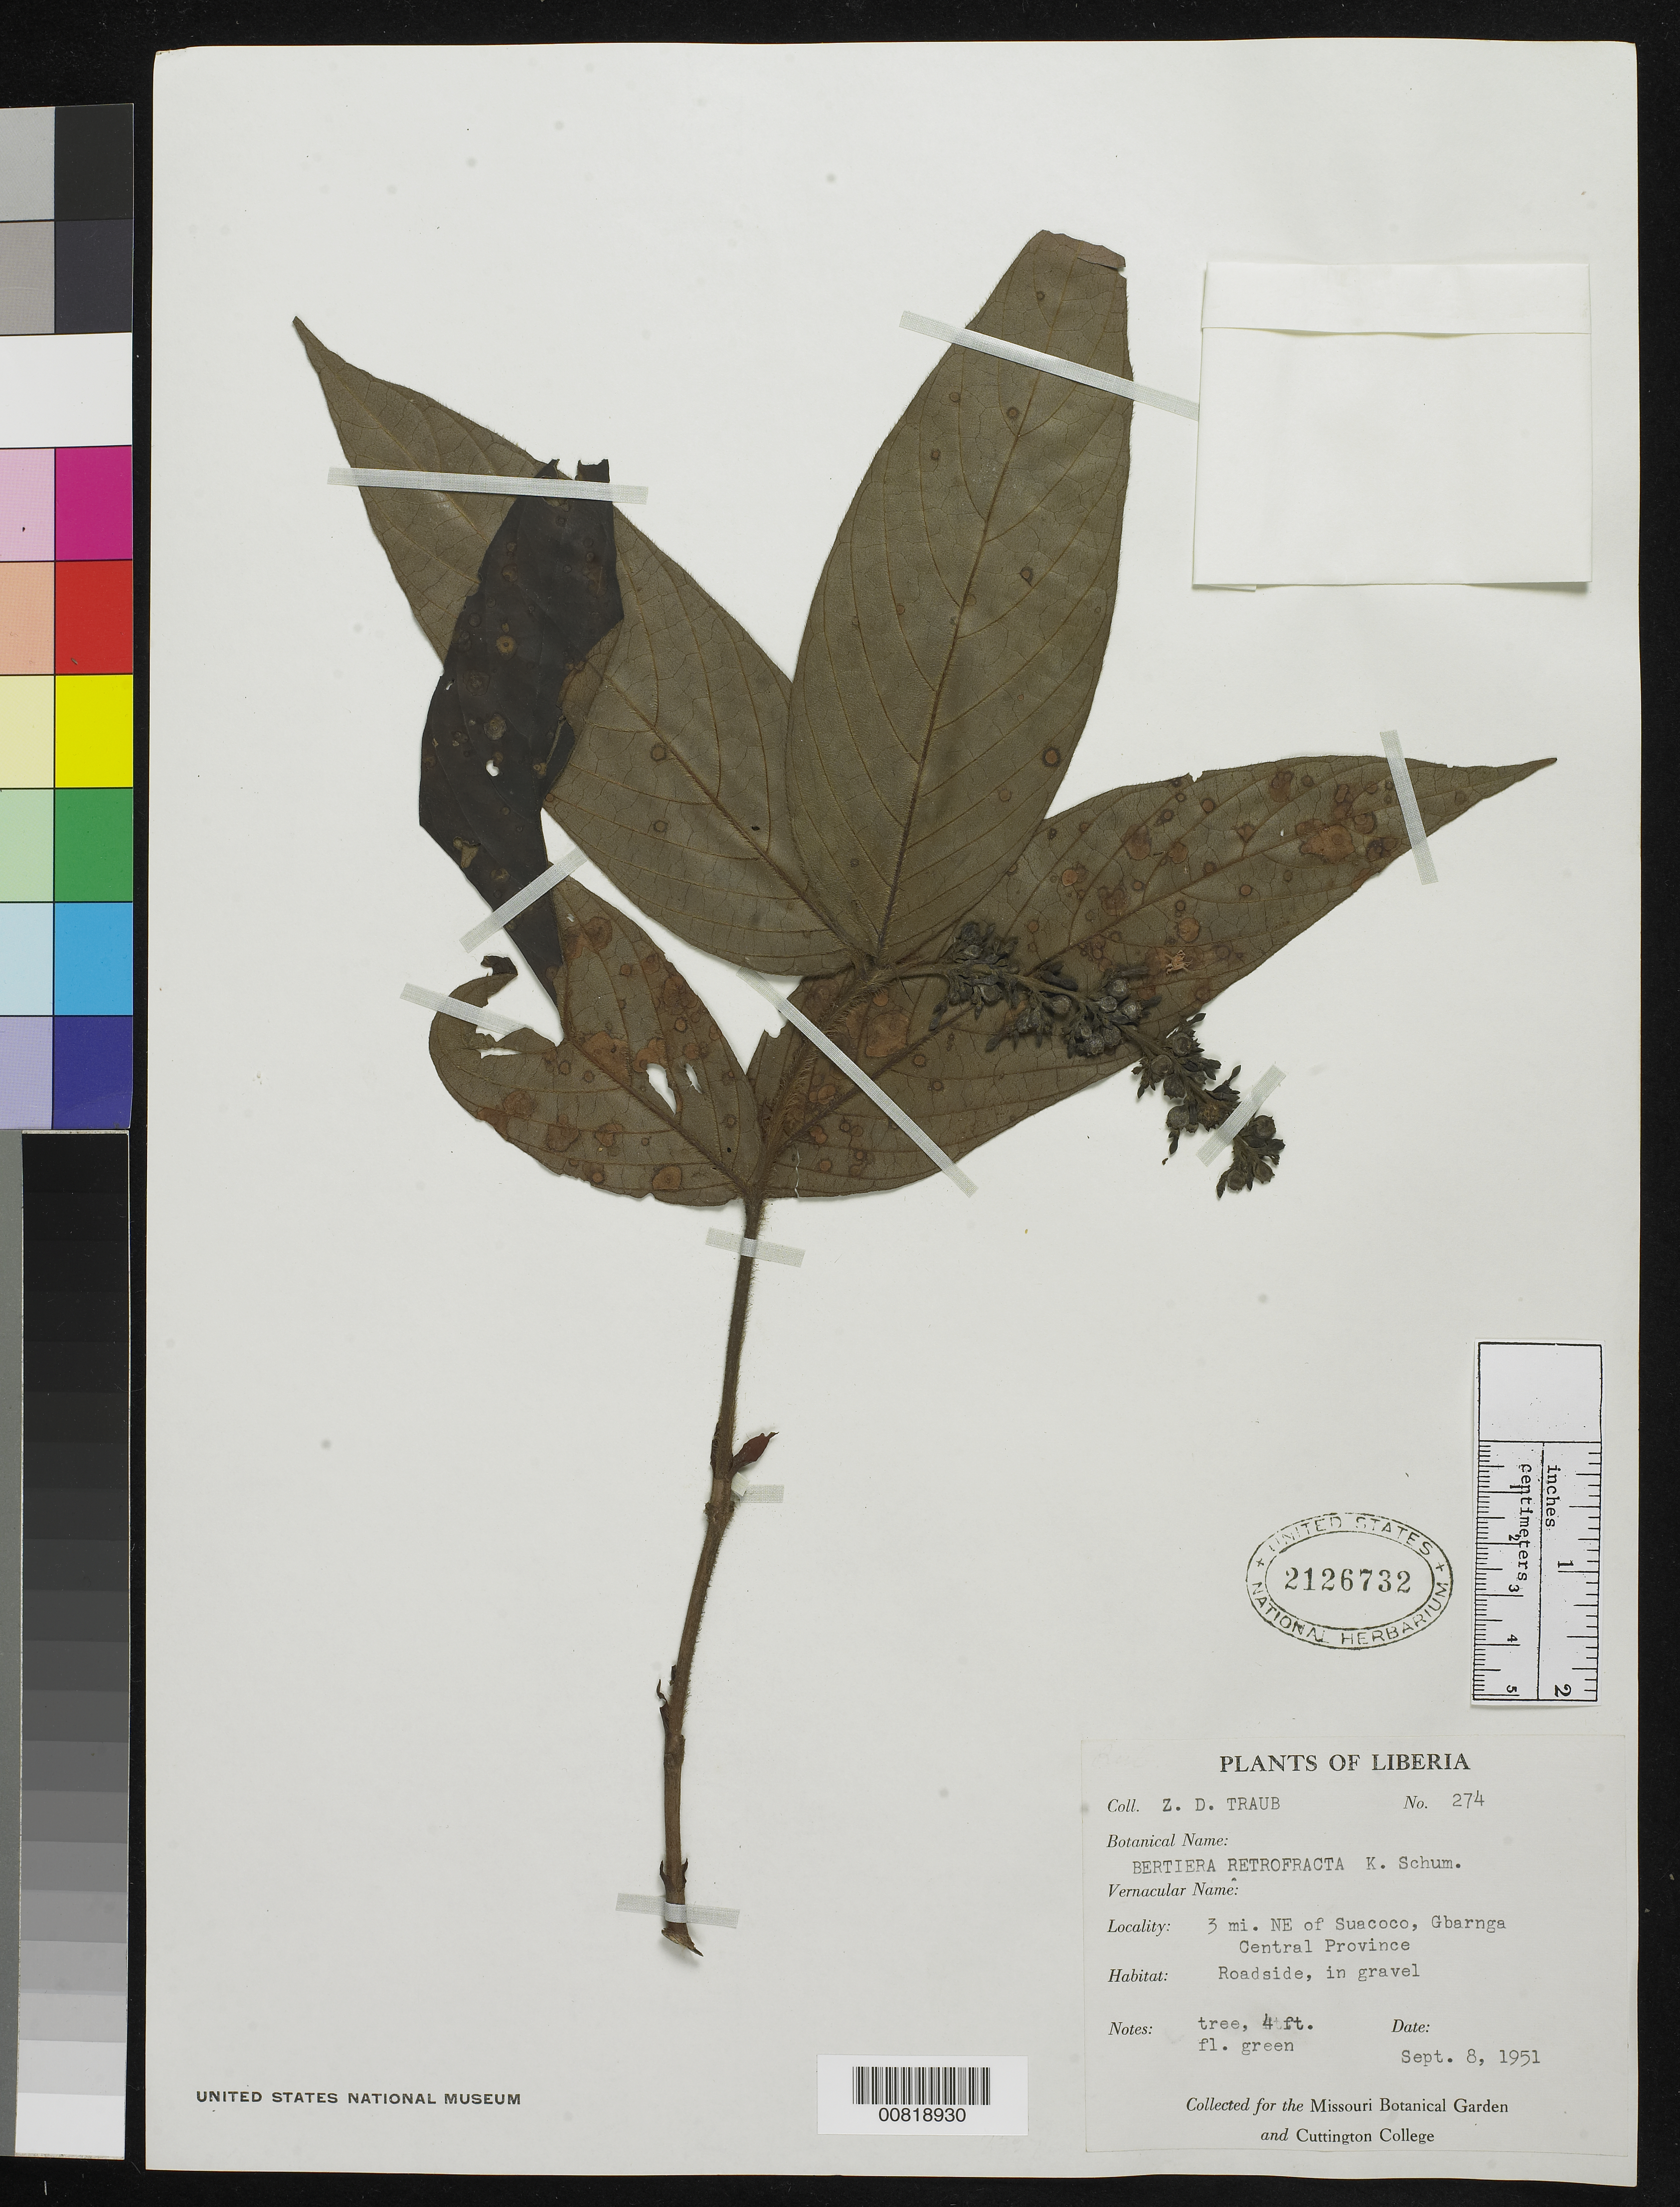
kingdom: Plantae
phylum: Tracheophyta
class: Magnoliopsida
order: Gentianales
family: Rubiaceae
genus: Bertiera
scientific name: Bertiera retrofacta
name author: K. Schum.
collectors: Z. D. Traub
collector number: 274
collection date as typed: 8 Sep 1951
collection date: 1951-09-08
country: Liberia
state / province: Bong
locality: Central Province: Gbarnga, 3 mi. NE of Suacoco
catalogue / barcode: US 2126732